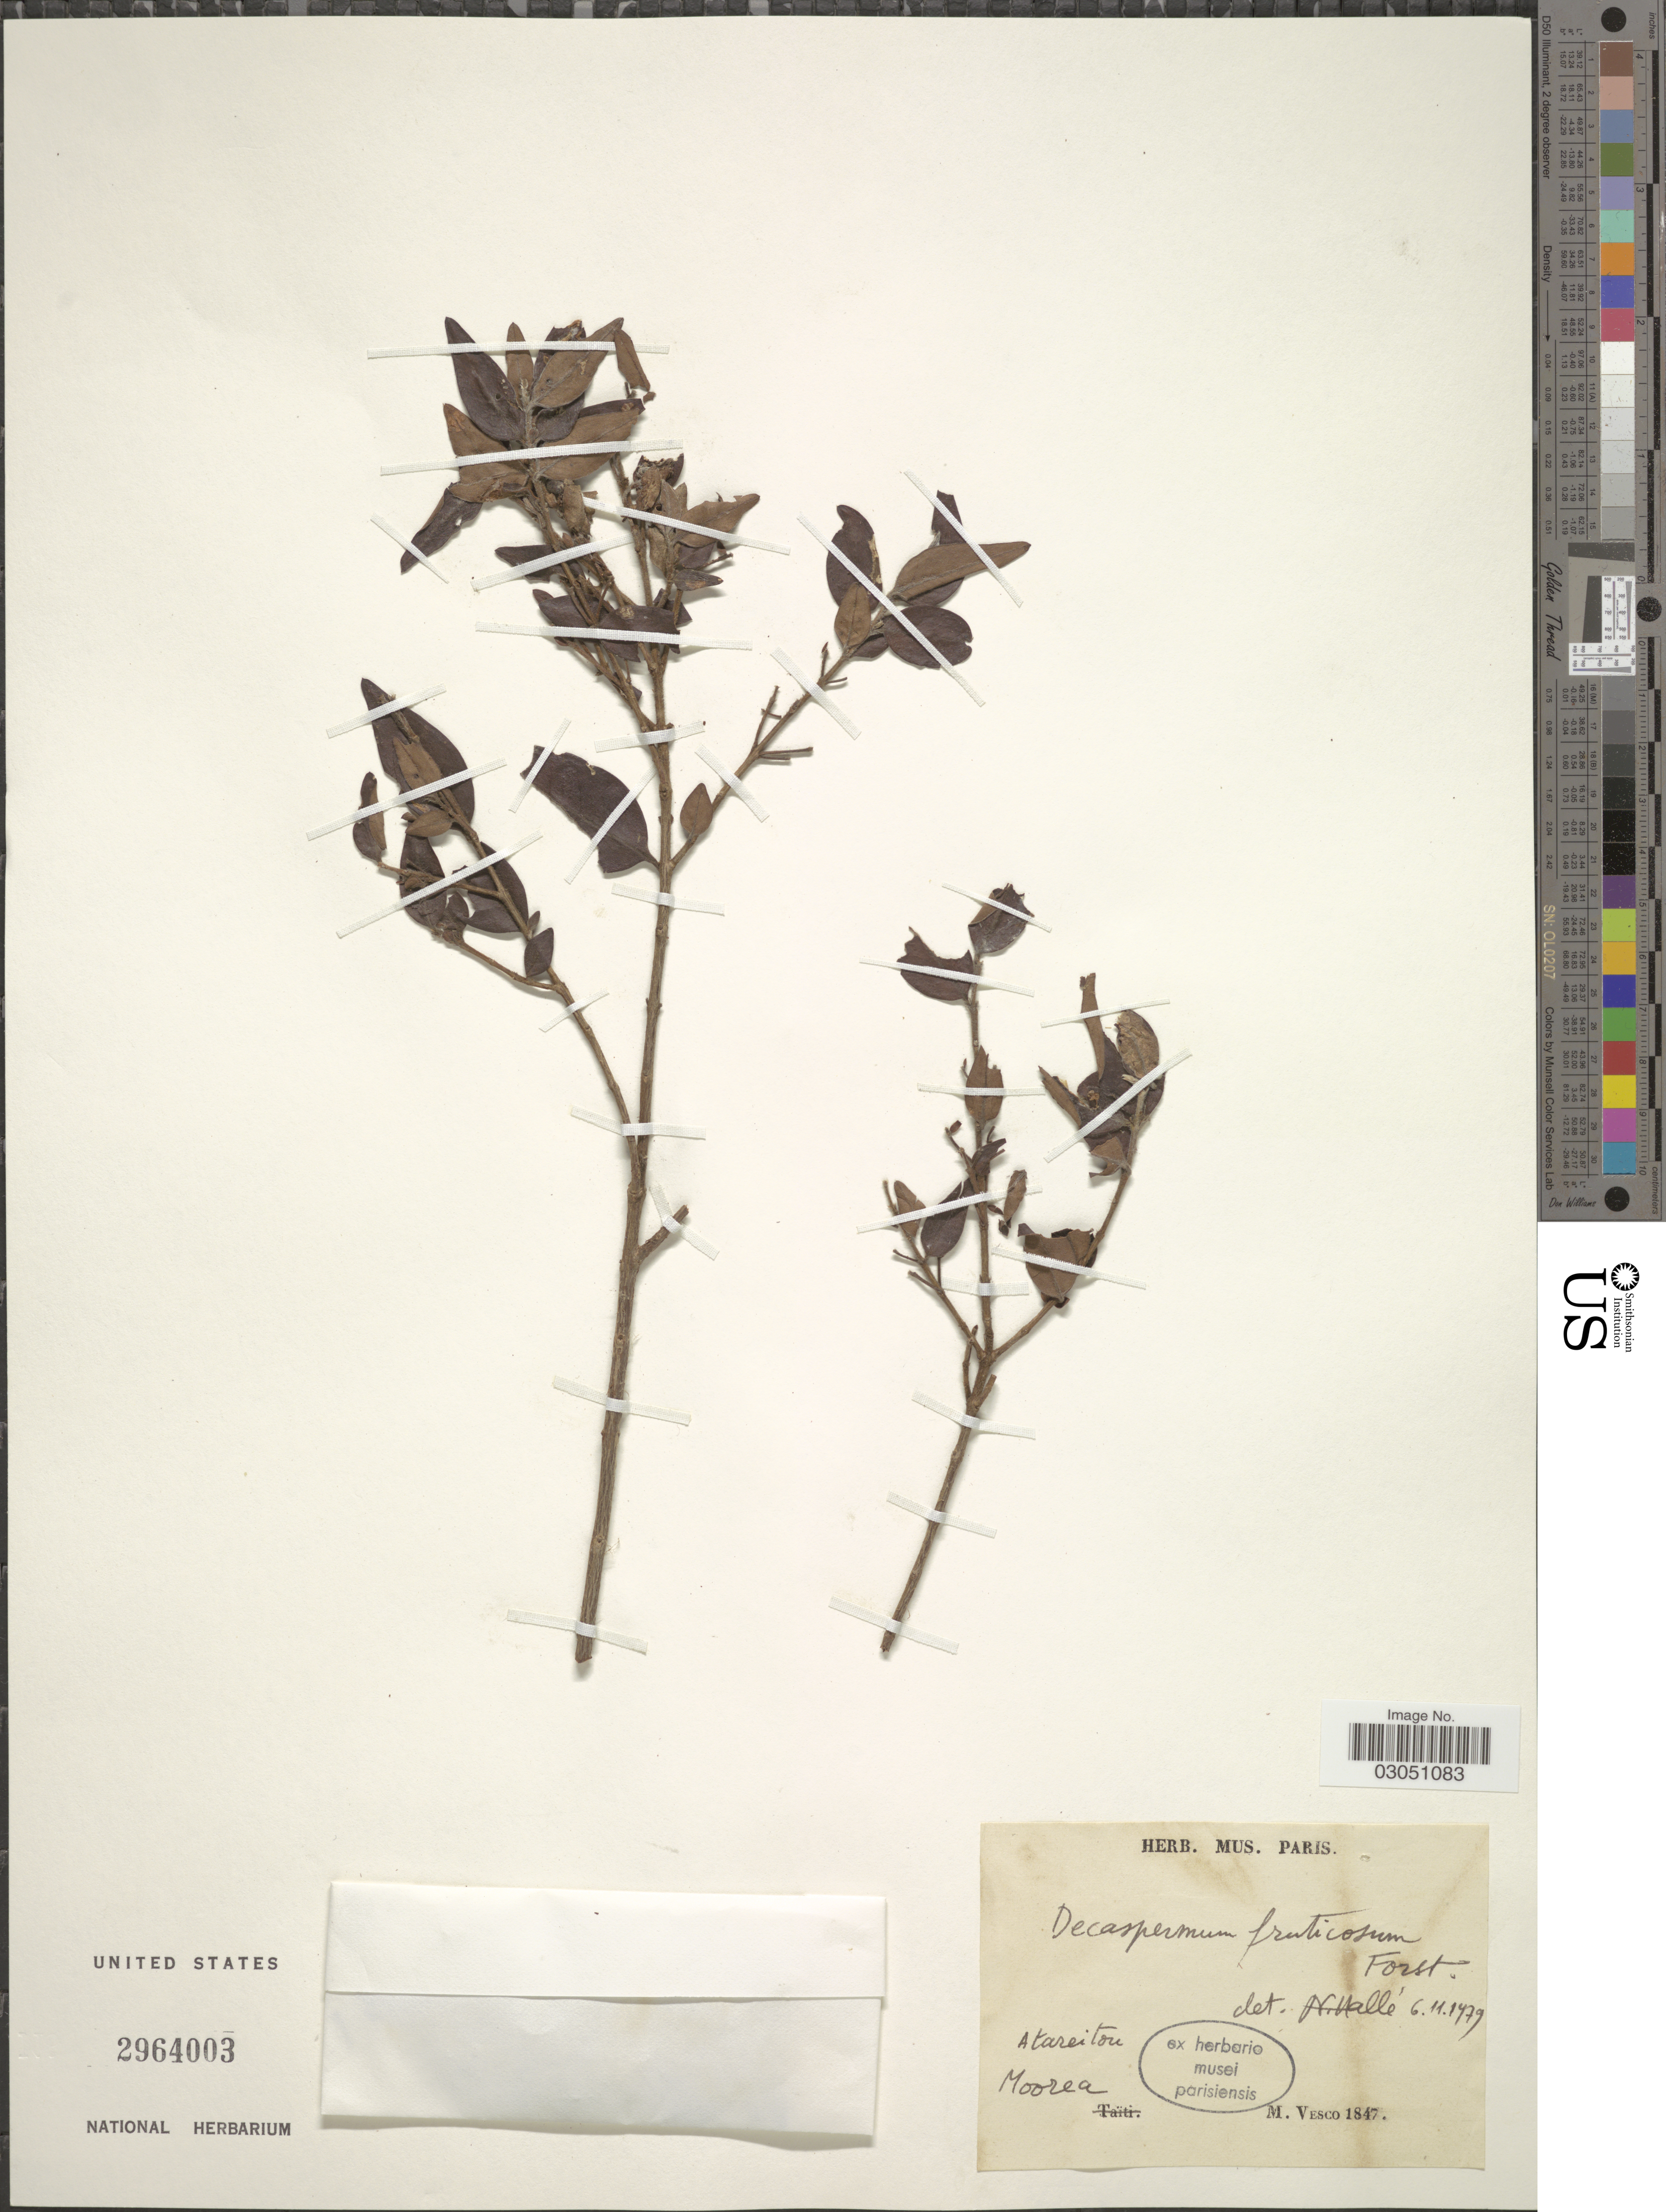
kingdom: Plantae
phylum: Tracheophyta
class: Magnoliopsida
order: Myrtales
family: Myrtaceae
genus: Decaspermum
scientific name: Decaspermum fruticosum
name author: J.R. Forst. & G. Forst.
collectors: M. Vesco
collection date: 1847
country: French Polynesia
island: Moorea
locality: Atareitou. Moorea.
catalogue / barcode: US 2964003